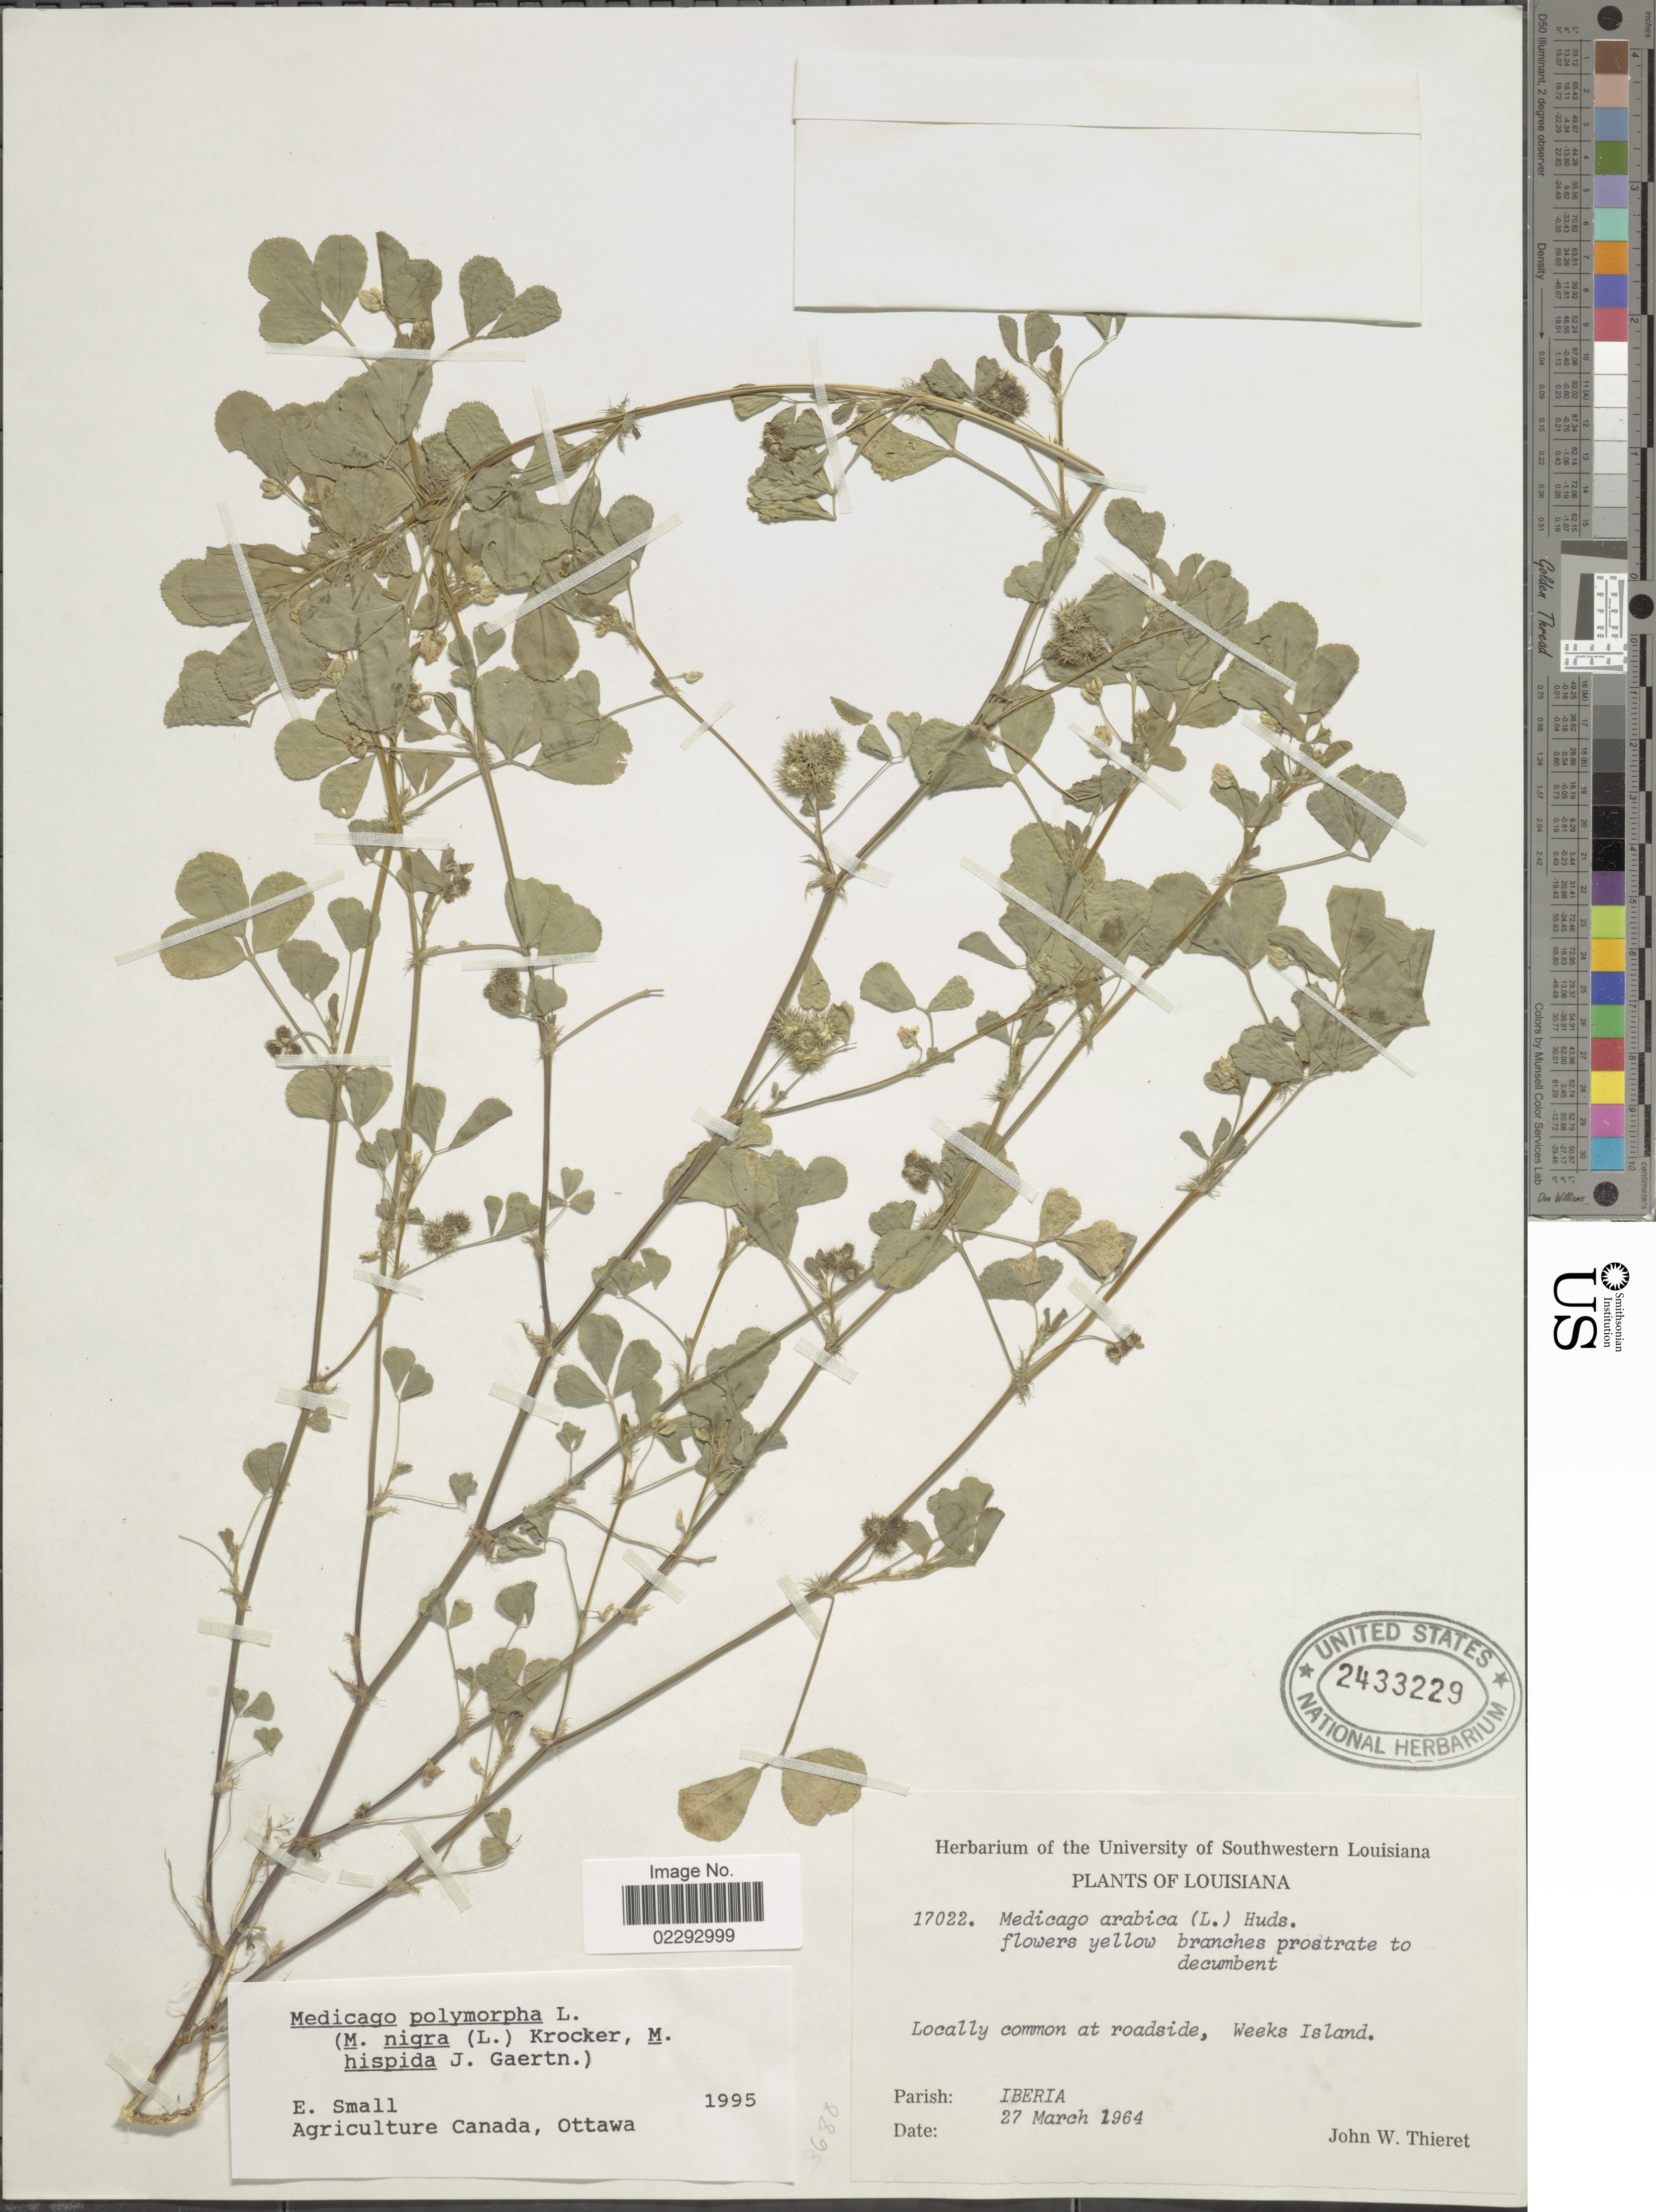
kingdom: Plantae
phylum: Tracheophyta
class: Magnoliopsida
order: Fabales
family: Fabaceae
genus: Medicago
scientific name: Medicago polymorpha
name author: L.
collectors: J. W. Thieret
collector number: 17022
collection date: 1964-03-27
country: United States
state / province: Louisiana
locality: Louisiana, Parish: Iberia, common at roadside, Week Island.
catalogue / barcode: US 2433229